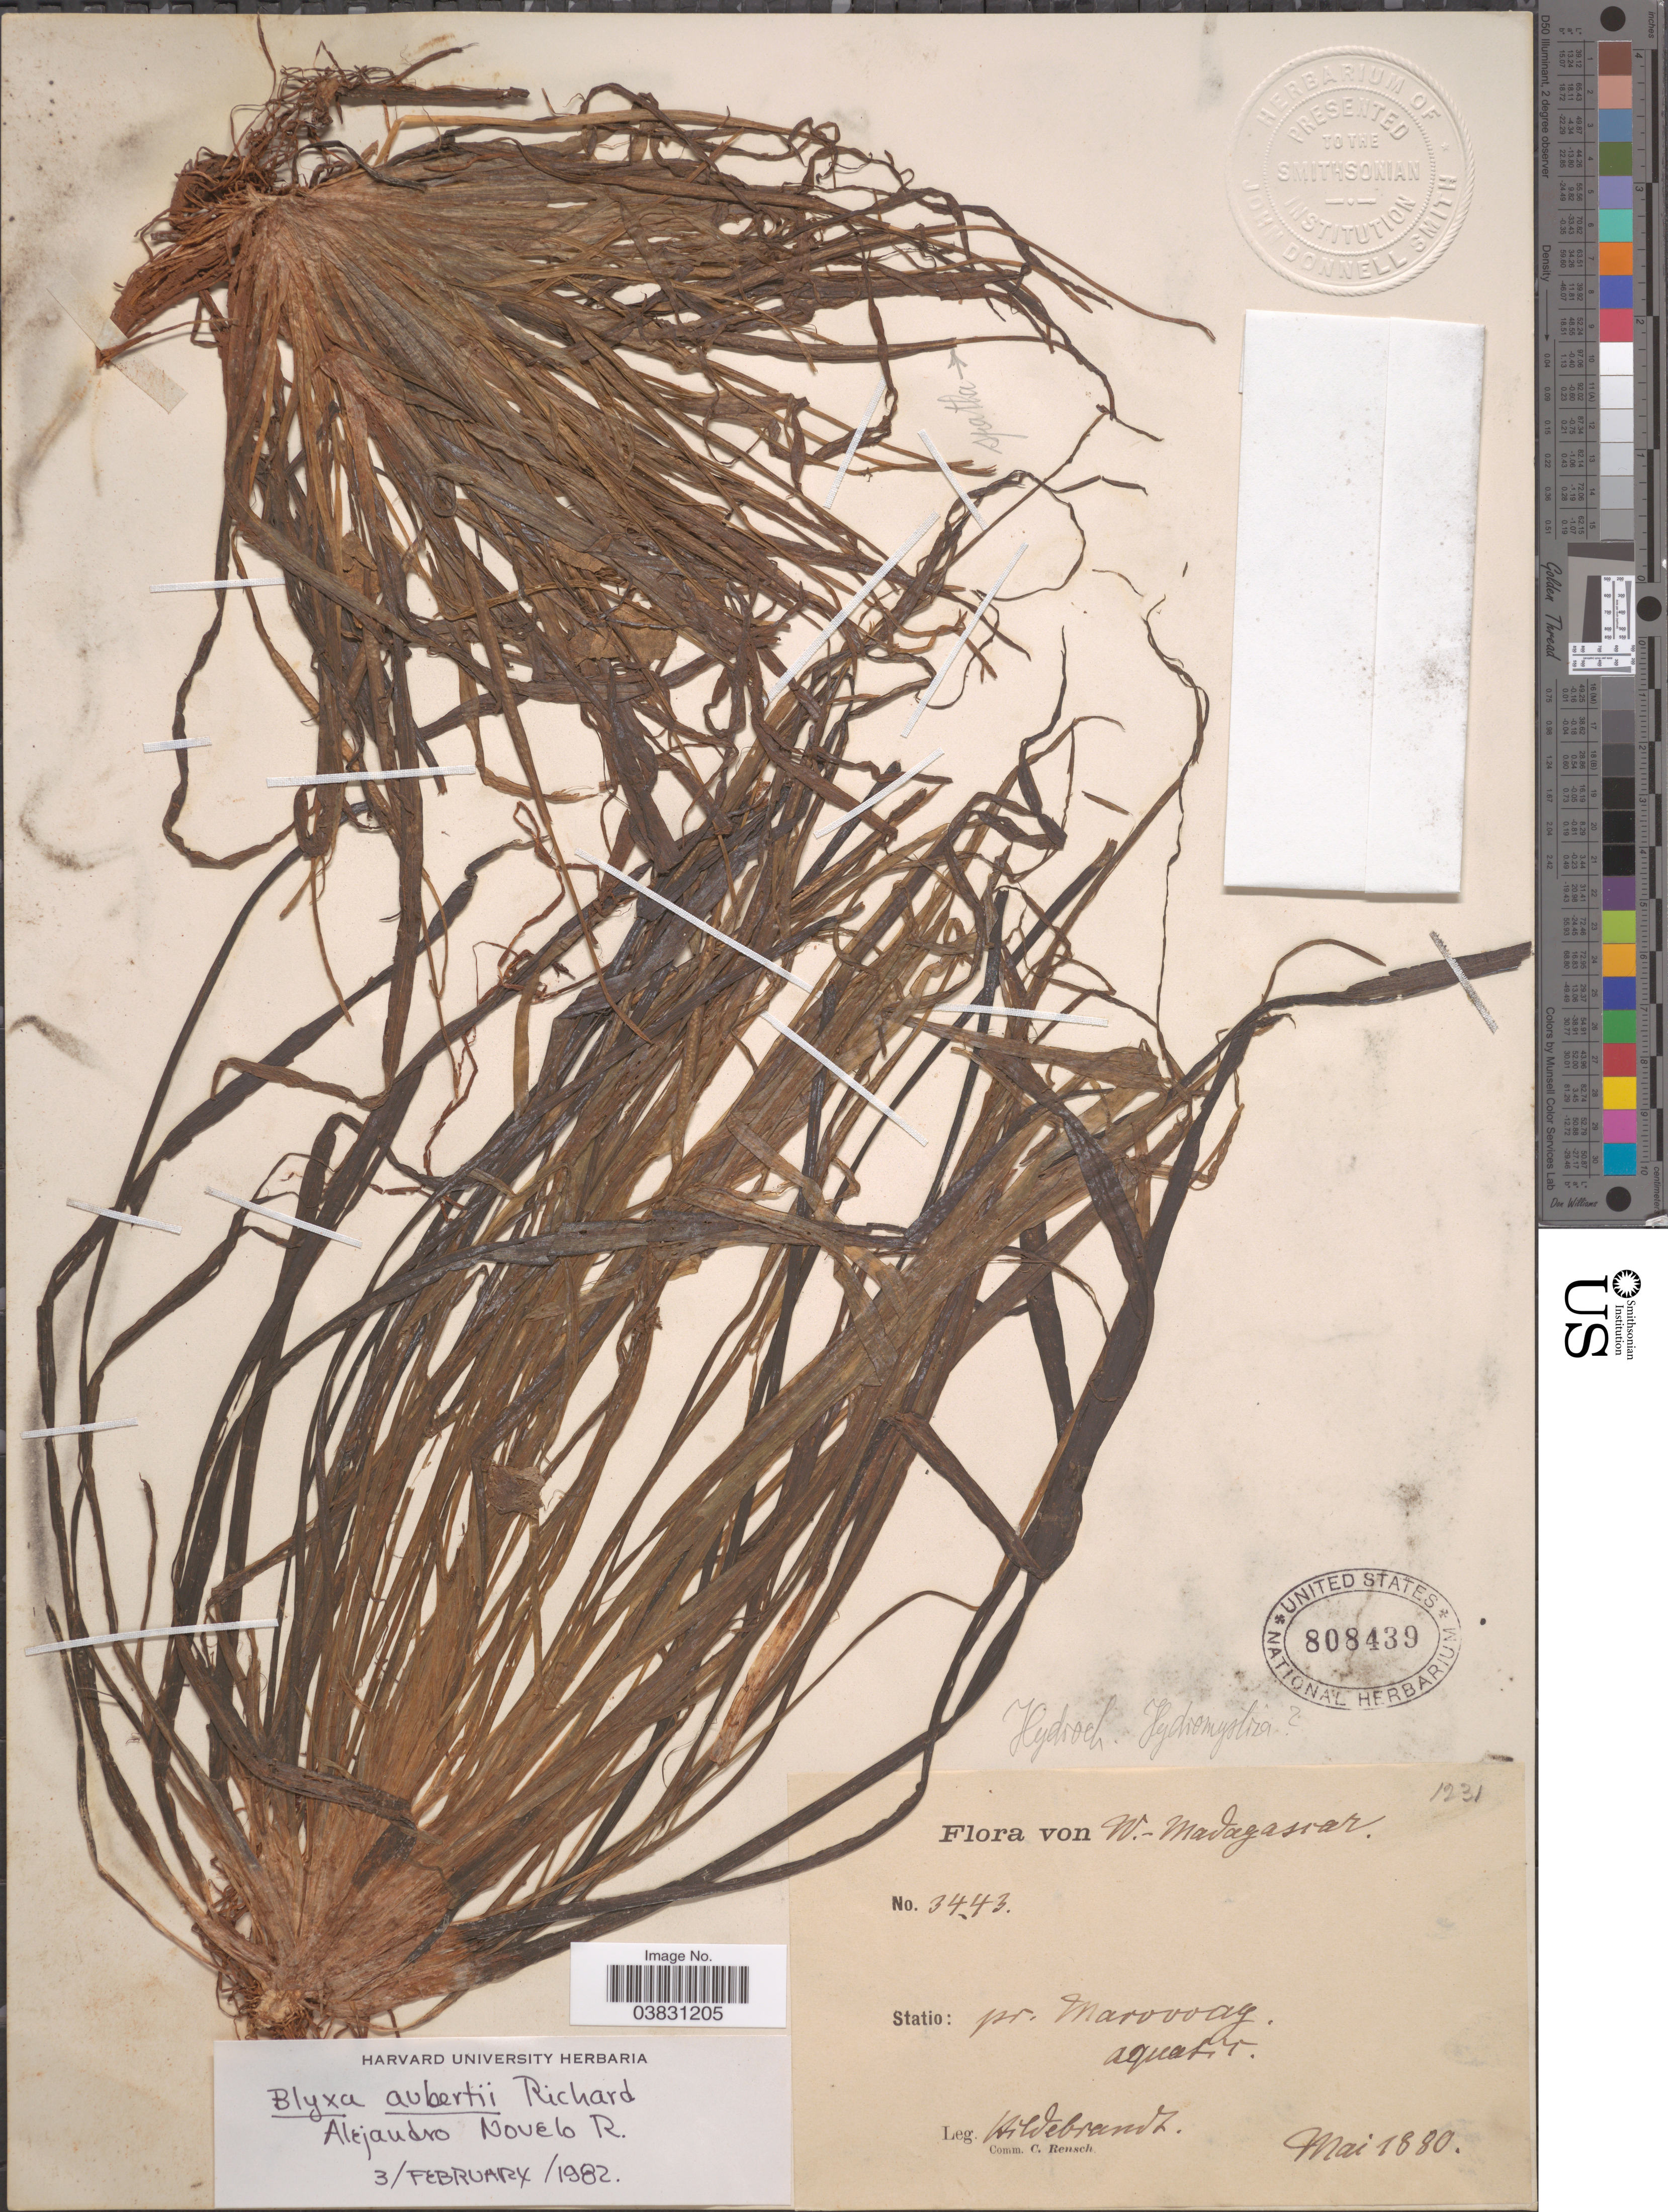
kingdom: Plantae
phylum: Tracheophyta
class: Liliopsida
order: Alismatales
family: Hydrocharitaceae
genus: Blyxa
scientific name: Blyxa aubertii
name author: Rich.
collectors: J. Hildebrandt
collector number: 3443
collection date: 1880-05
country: Madagascar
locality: W. Madagascar. Statio: pr. Marovoay.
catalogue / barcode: US 808439